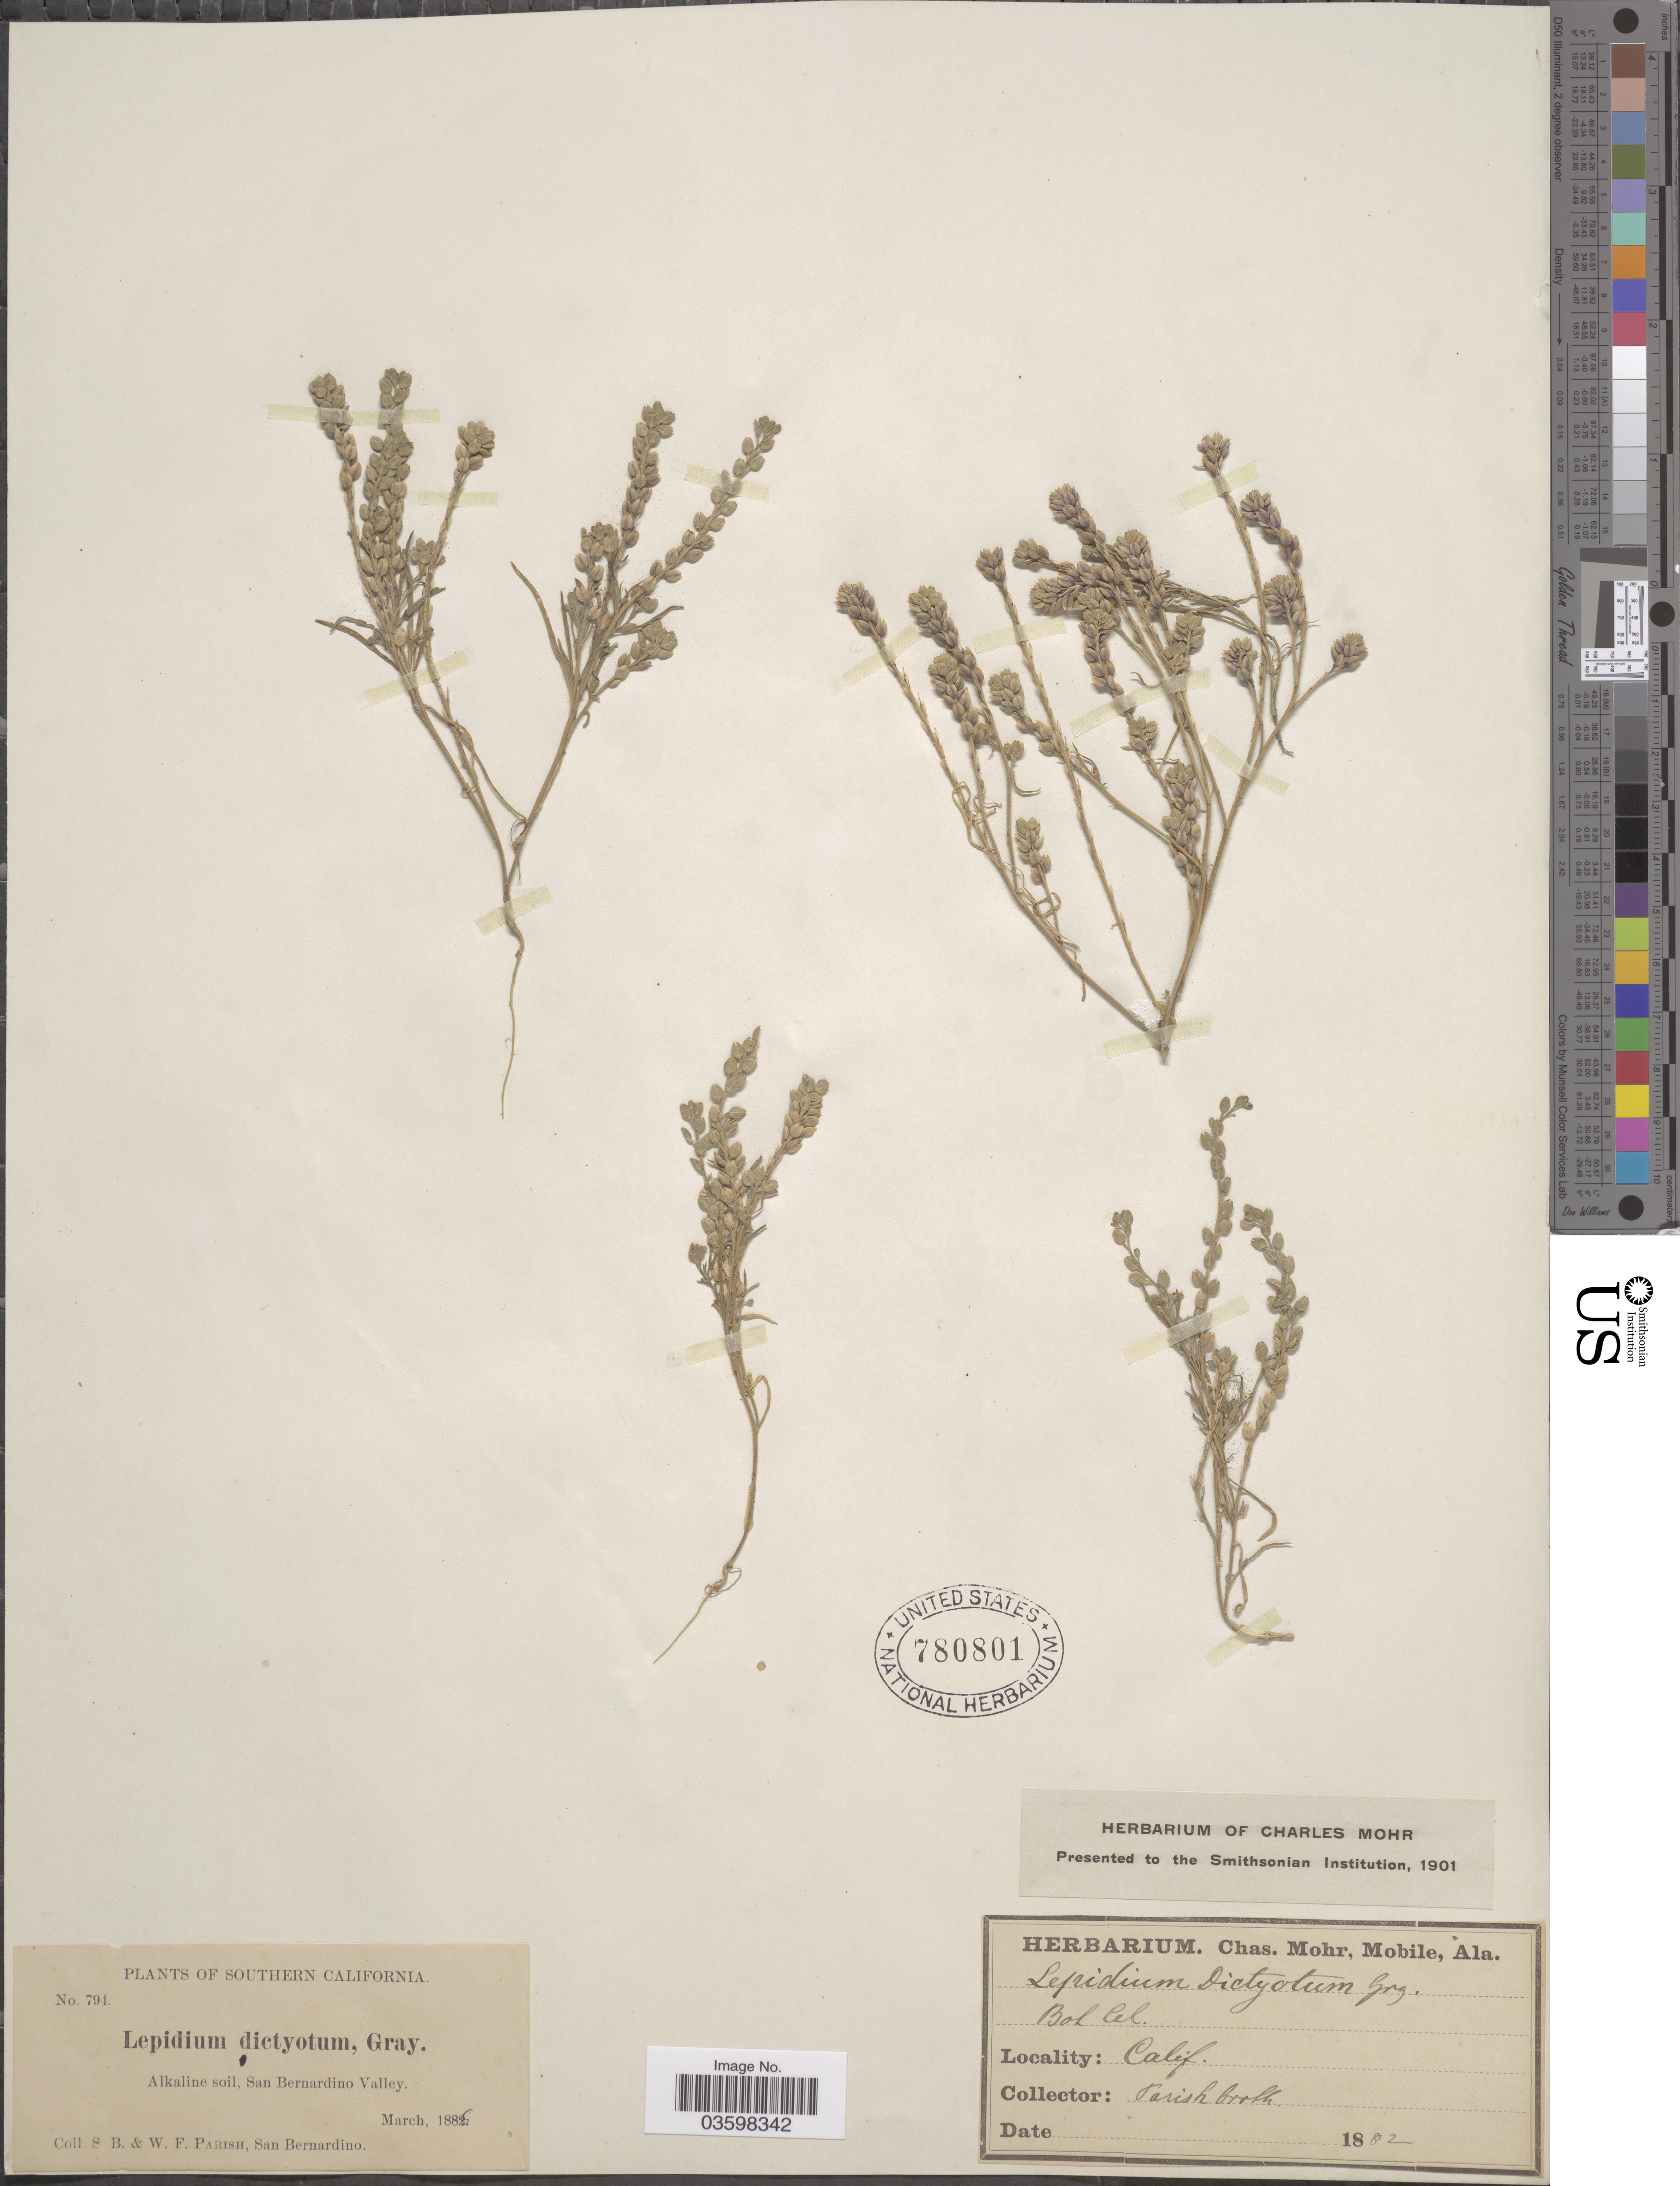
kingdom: Plantae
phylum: Tracheophyta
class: Magnoliopsida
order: Brassicales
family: Brassicaceae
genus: Lepidium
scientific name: Lepidium dictyotum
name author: A. Gray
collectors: S. B. Parish & W. F. Parish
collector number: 794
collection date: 1886-03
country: United States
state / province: California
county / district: San Bernardino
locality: Southern California. Alkaline soil, San Bernardino Valley.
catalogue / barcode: US 780801